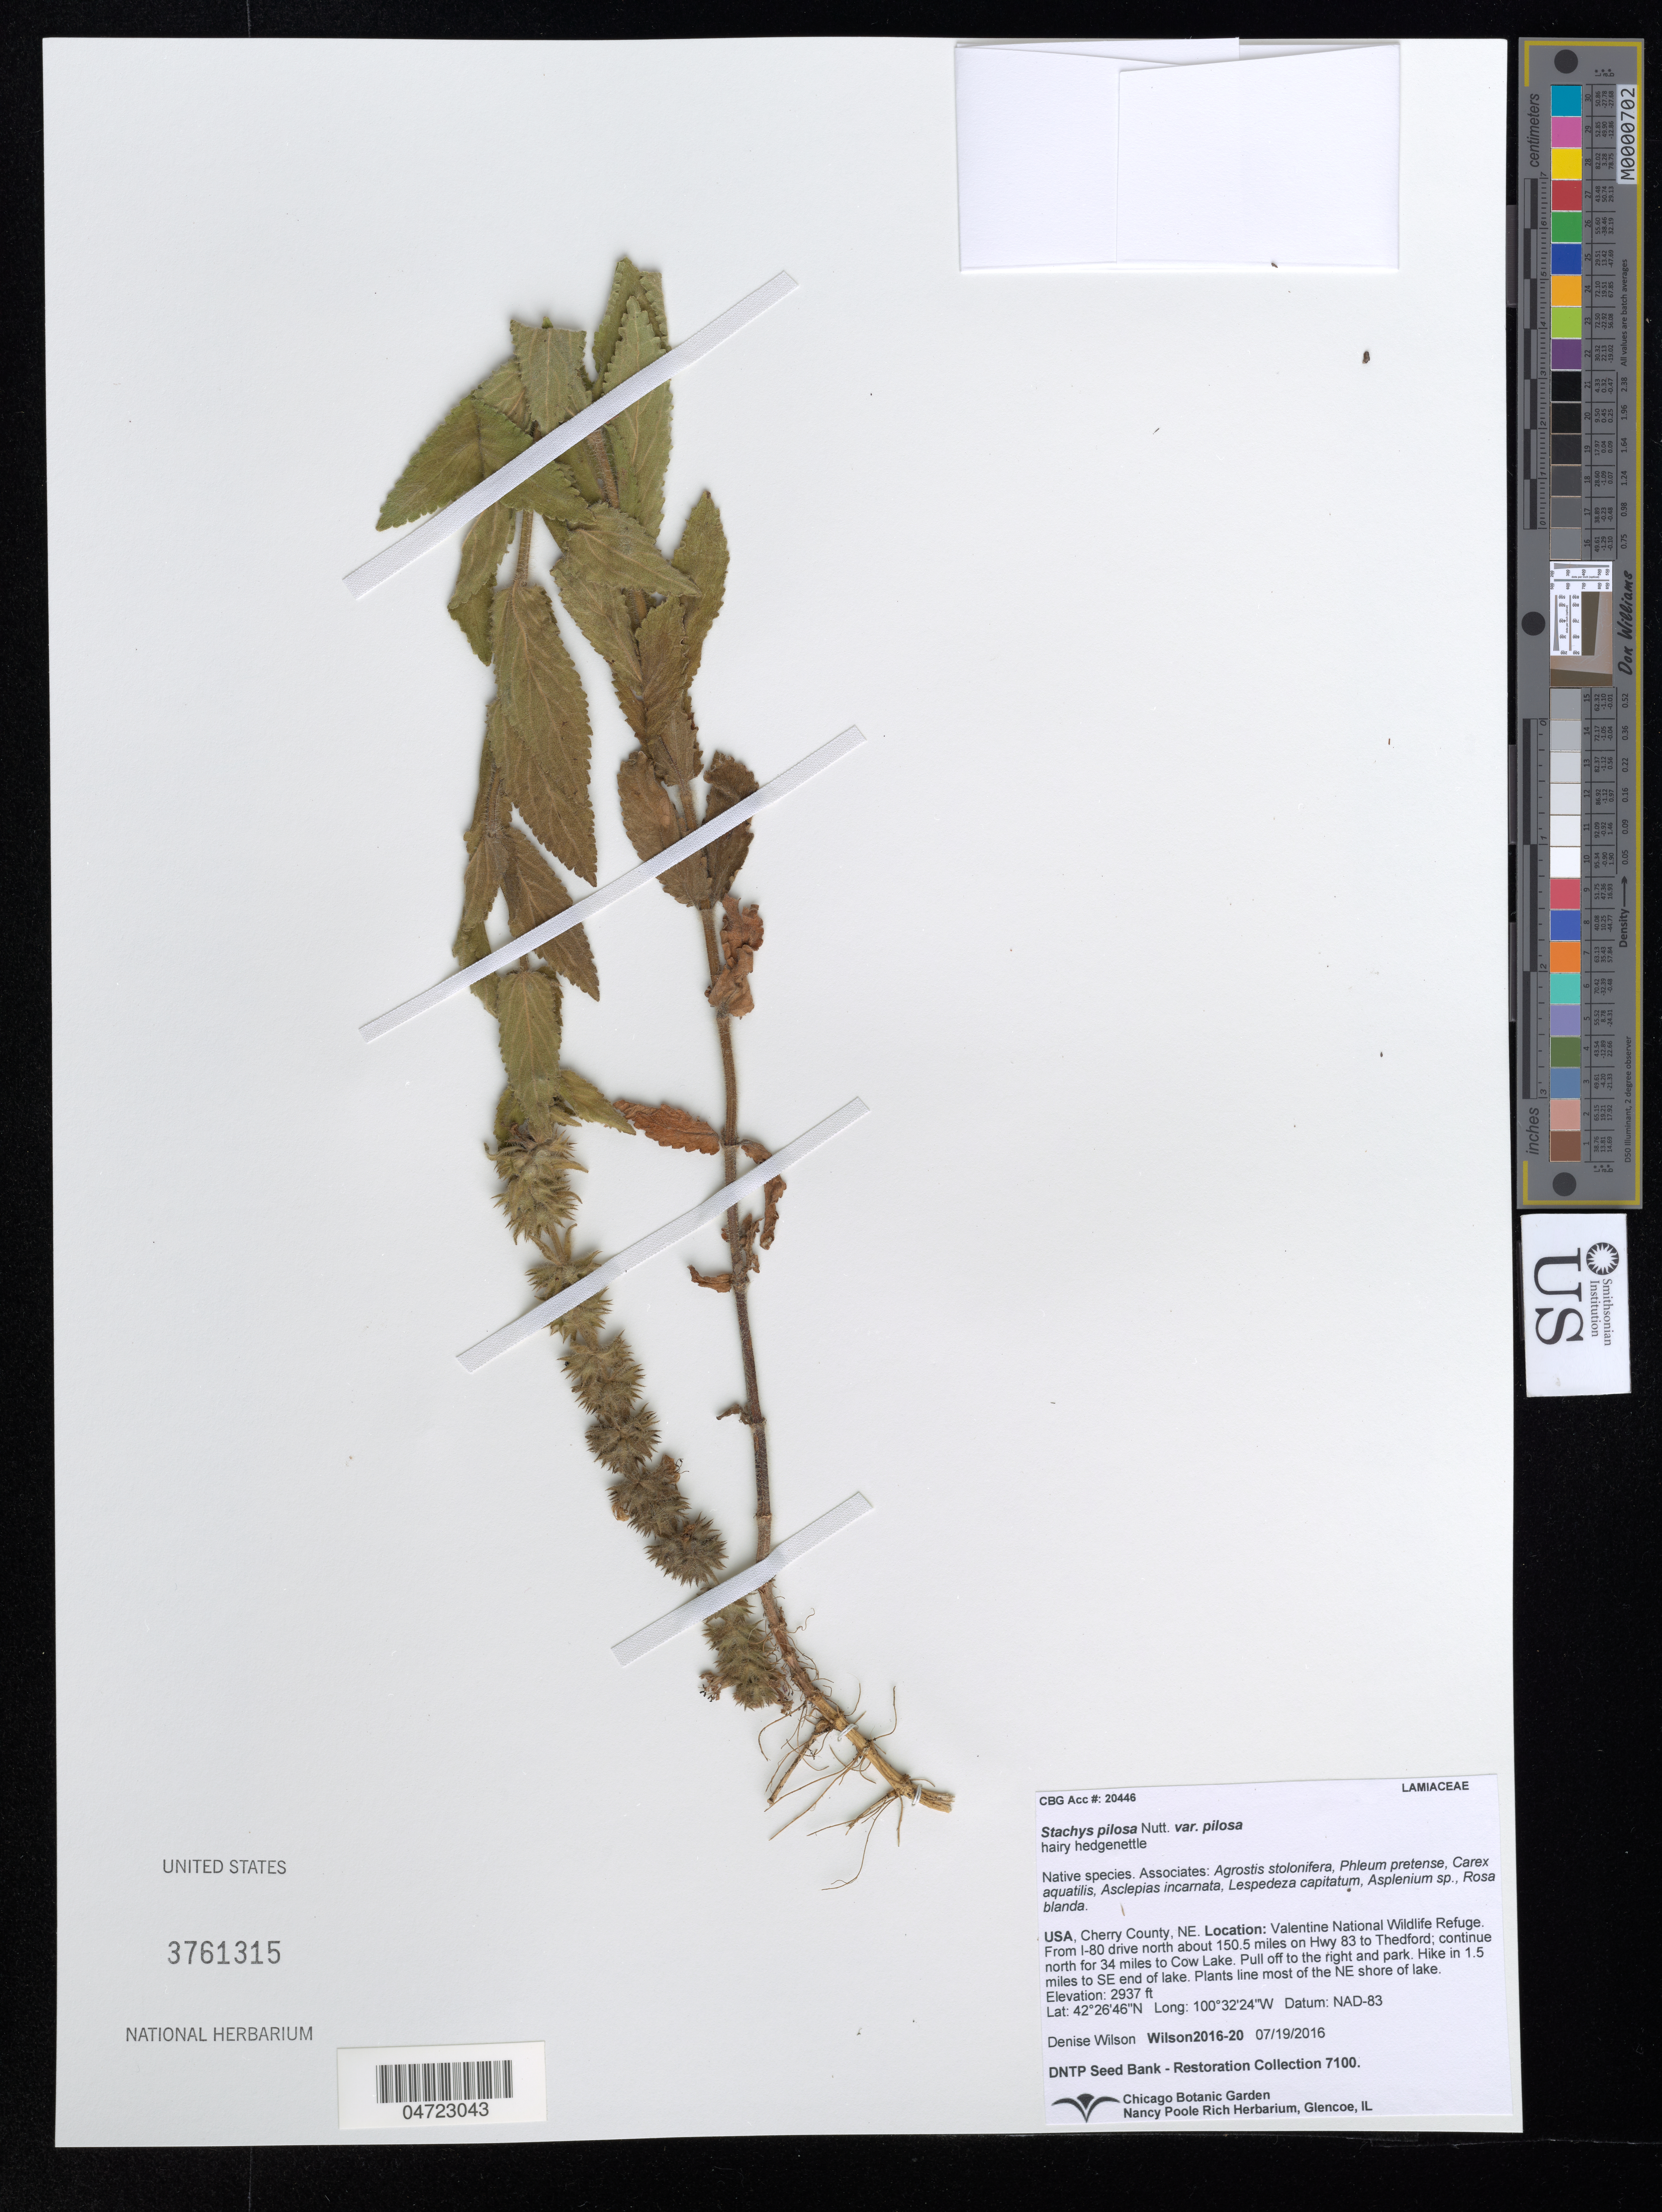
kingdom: Plantae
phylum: Tracheophyta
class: Magnoliopsida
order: Lamiales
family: Lamiaceae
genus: Stachys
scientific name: Stachys pilosa var. pilosa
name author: Nutt.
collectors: D. Wilson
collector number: Wilson2016-20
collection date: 2016-07-19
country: United States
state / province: Nebraska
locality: Cherry County, NE. Valentine National Wildlife Refuge. From I-80 drive north about 150.5 miles on Hwy 83 to Thedford; continue north for 34 miles to Cow Lake. Pull off to the right and park. Hike in 1.5 miles to SE end of lake. Plants line most of the NE shore of lake.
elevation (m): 895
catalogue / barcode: US 3761315